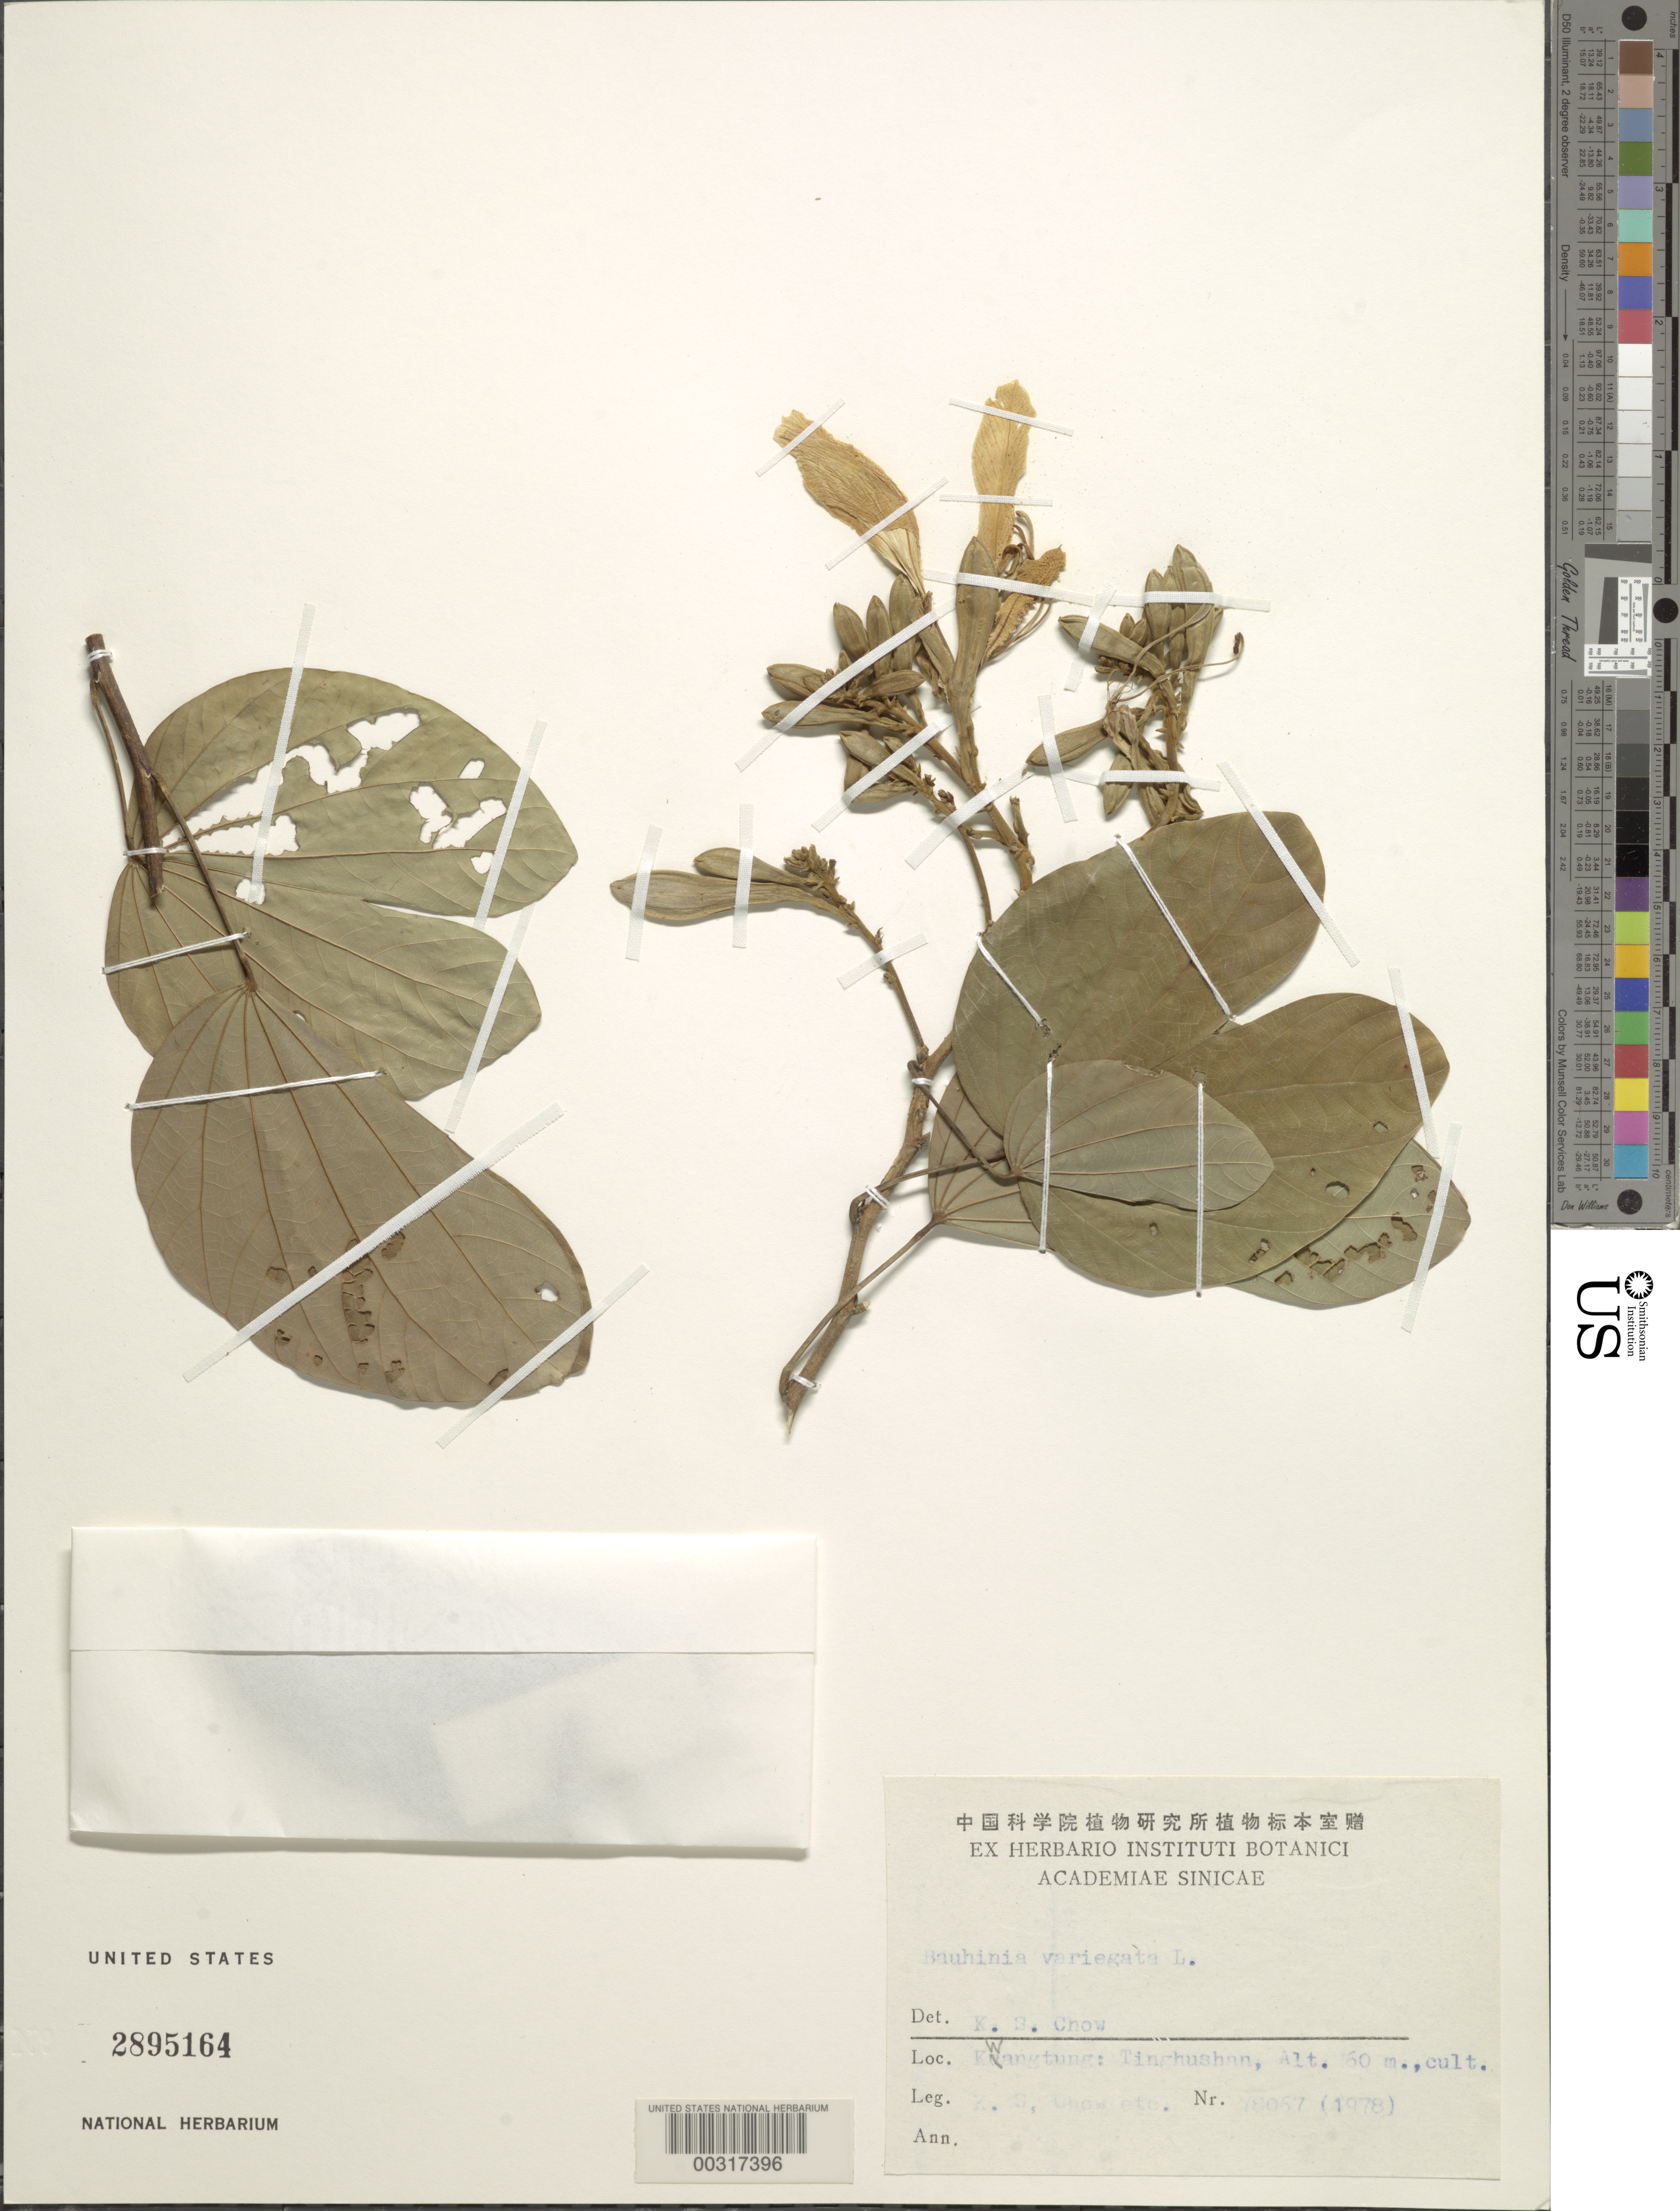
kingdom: Plantae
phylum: Tracheophyta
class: Magnoliopsida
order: Fabales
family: Fabaceae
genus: Phanera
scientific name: Phanera variegata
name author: (L.) Benth.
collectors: K. S. Chow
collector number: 78067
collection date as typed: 1978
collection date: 1978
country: China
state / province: Guangdong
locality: Tinghushan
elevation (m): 60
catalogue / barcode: US 2895164